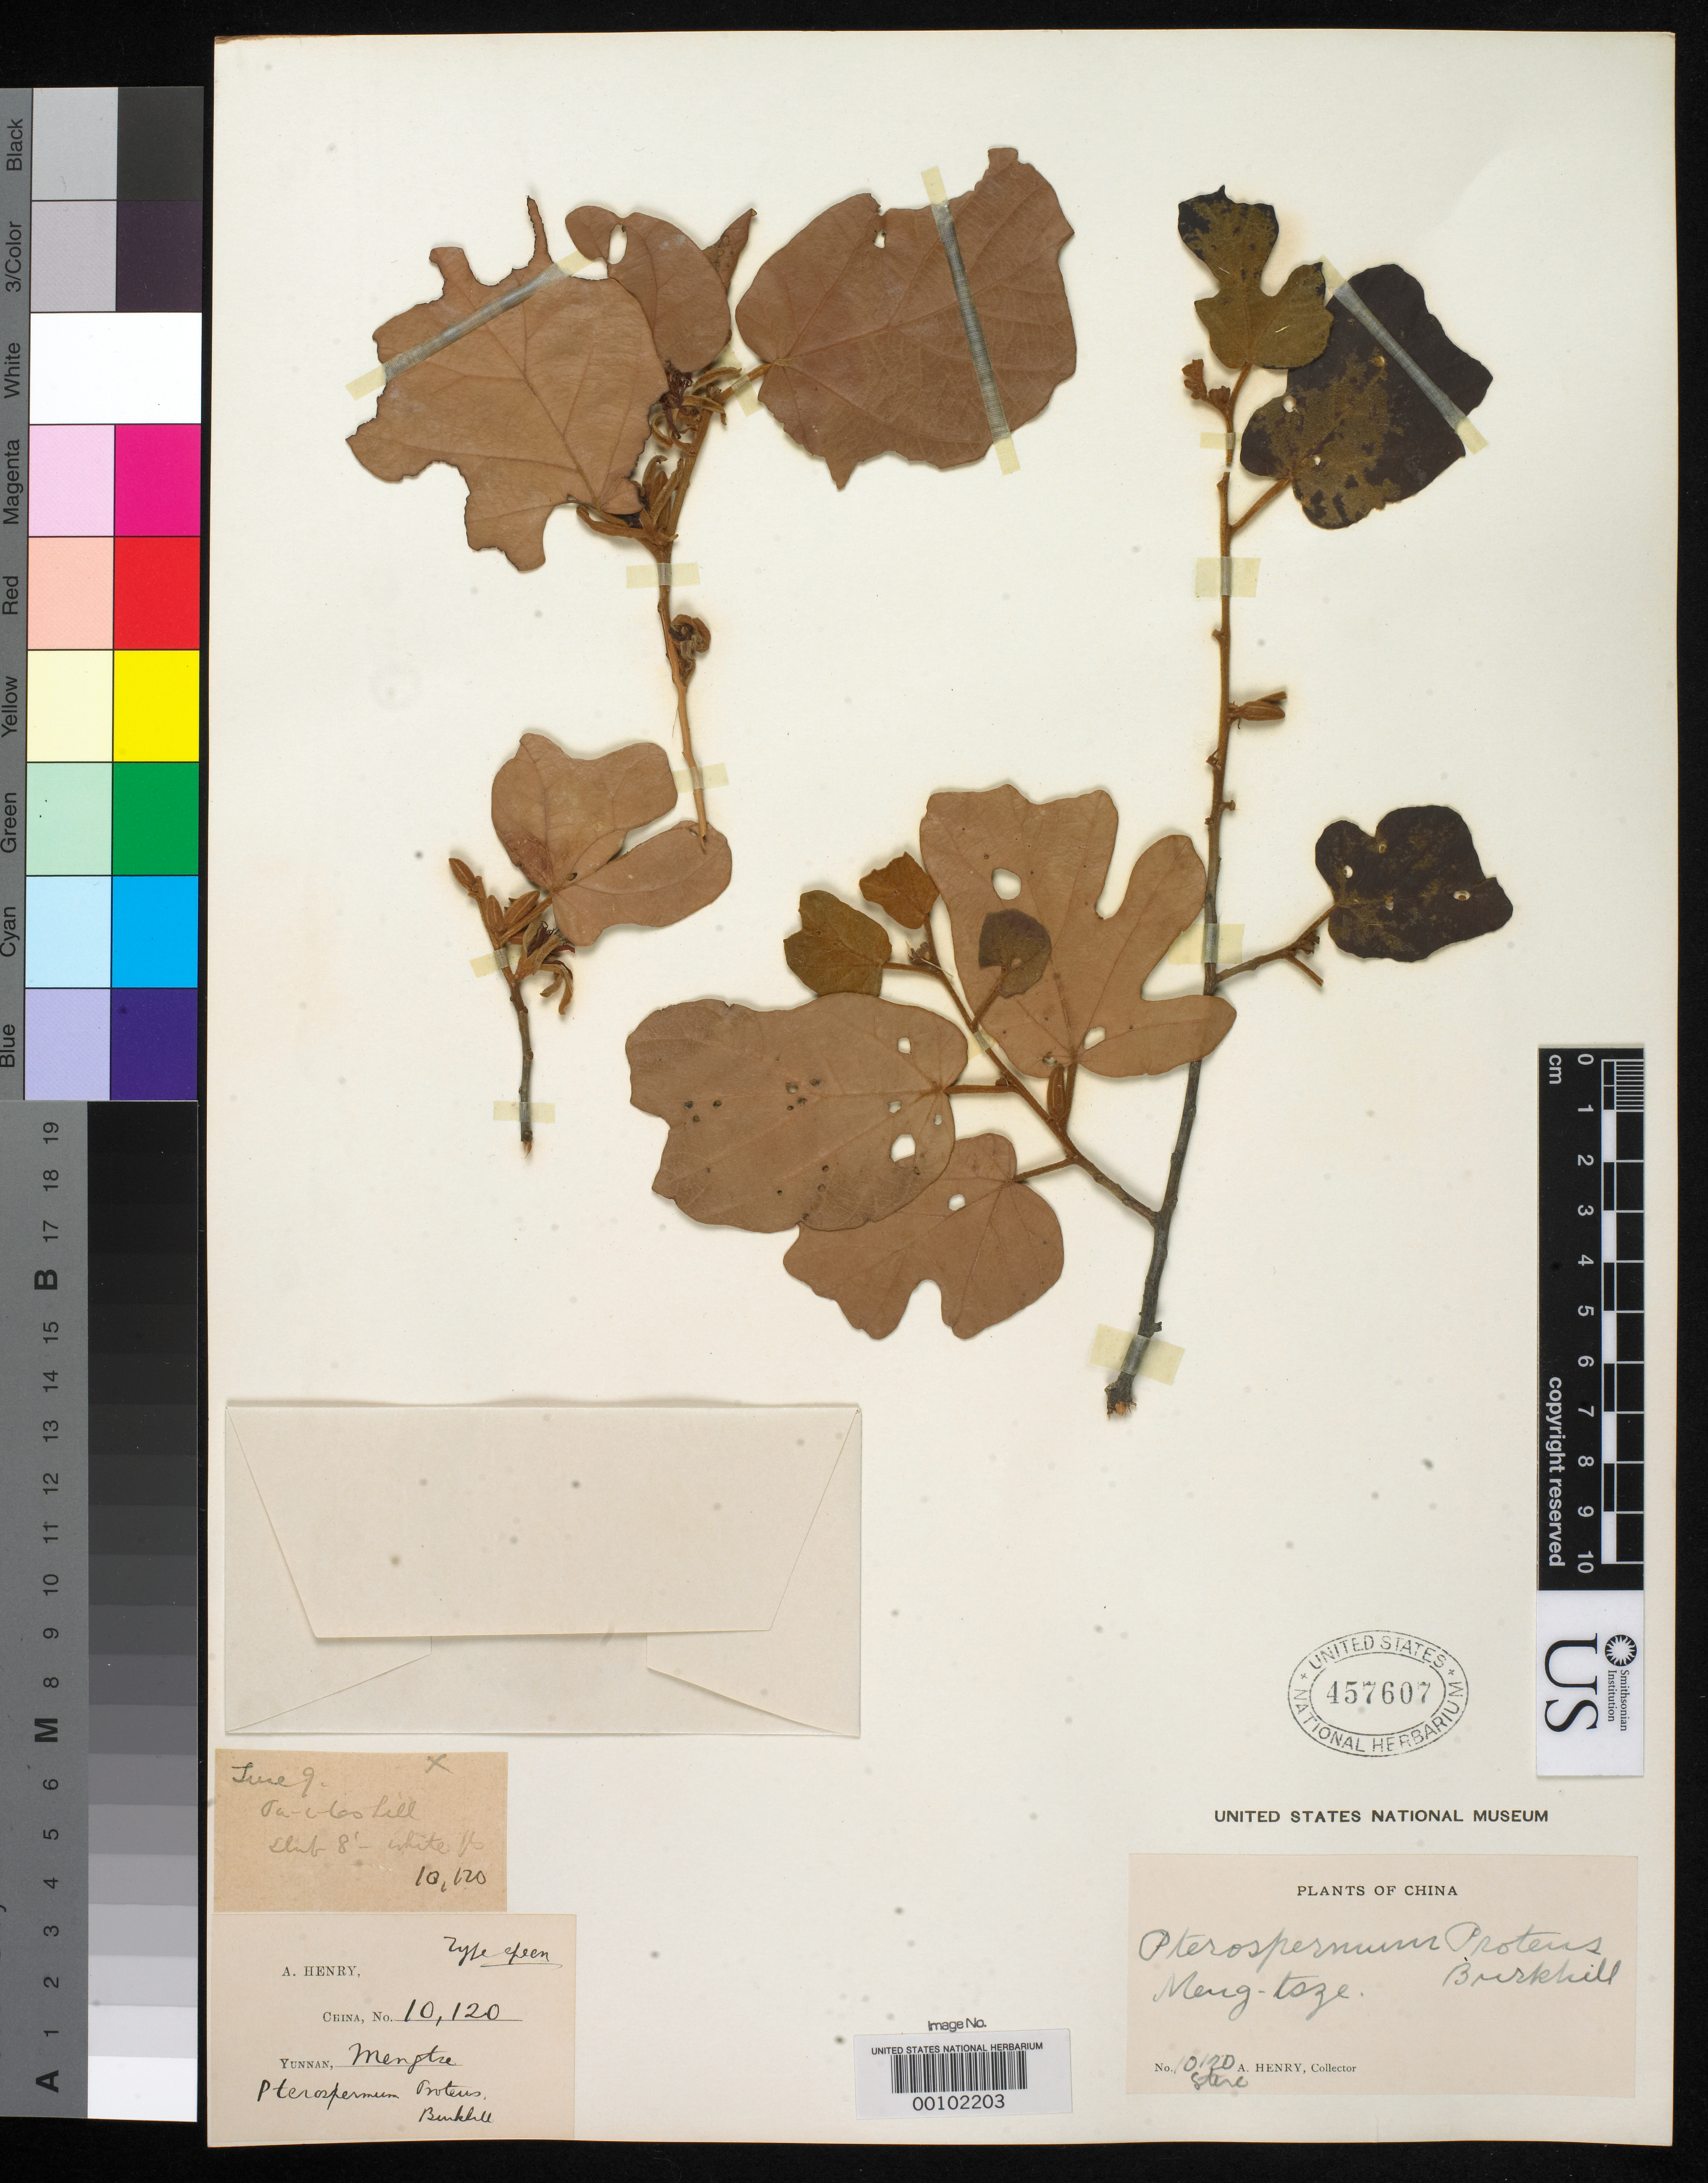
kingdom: Plantae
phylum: Tracheophyta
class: Magnoliopsida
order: Malvales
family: Malvaceae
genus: Pterospermum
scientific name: Pterospermum proteus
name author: Burkill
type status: Isotype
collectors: A. Henry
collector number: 10120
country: China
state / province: Yunnan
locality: Mengtsze.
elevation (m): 1524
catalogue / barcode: US 467607